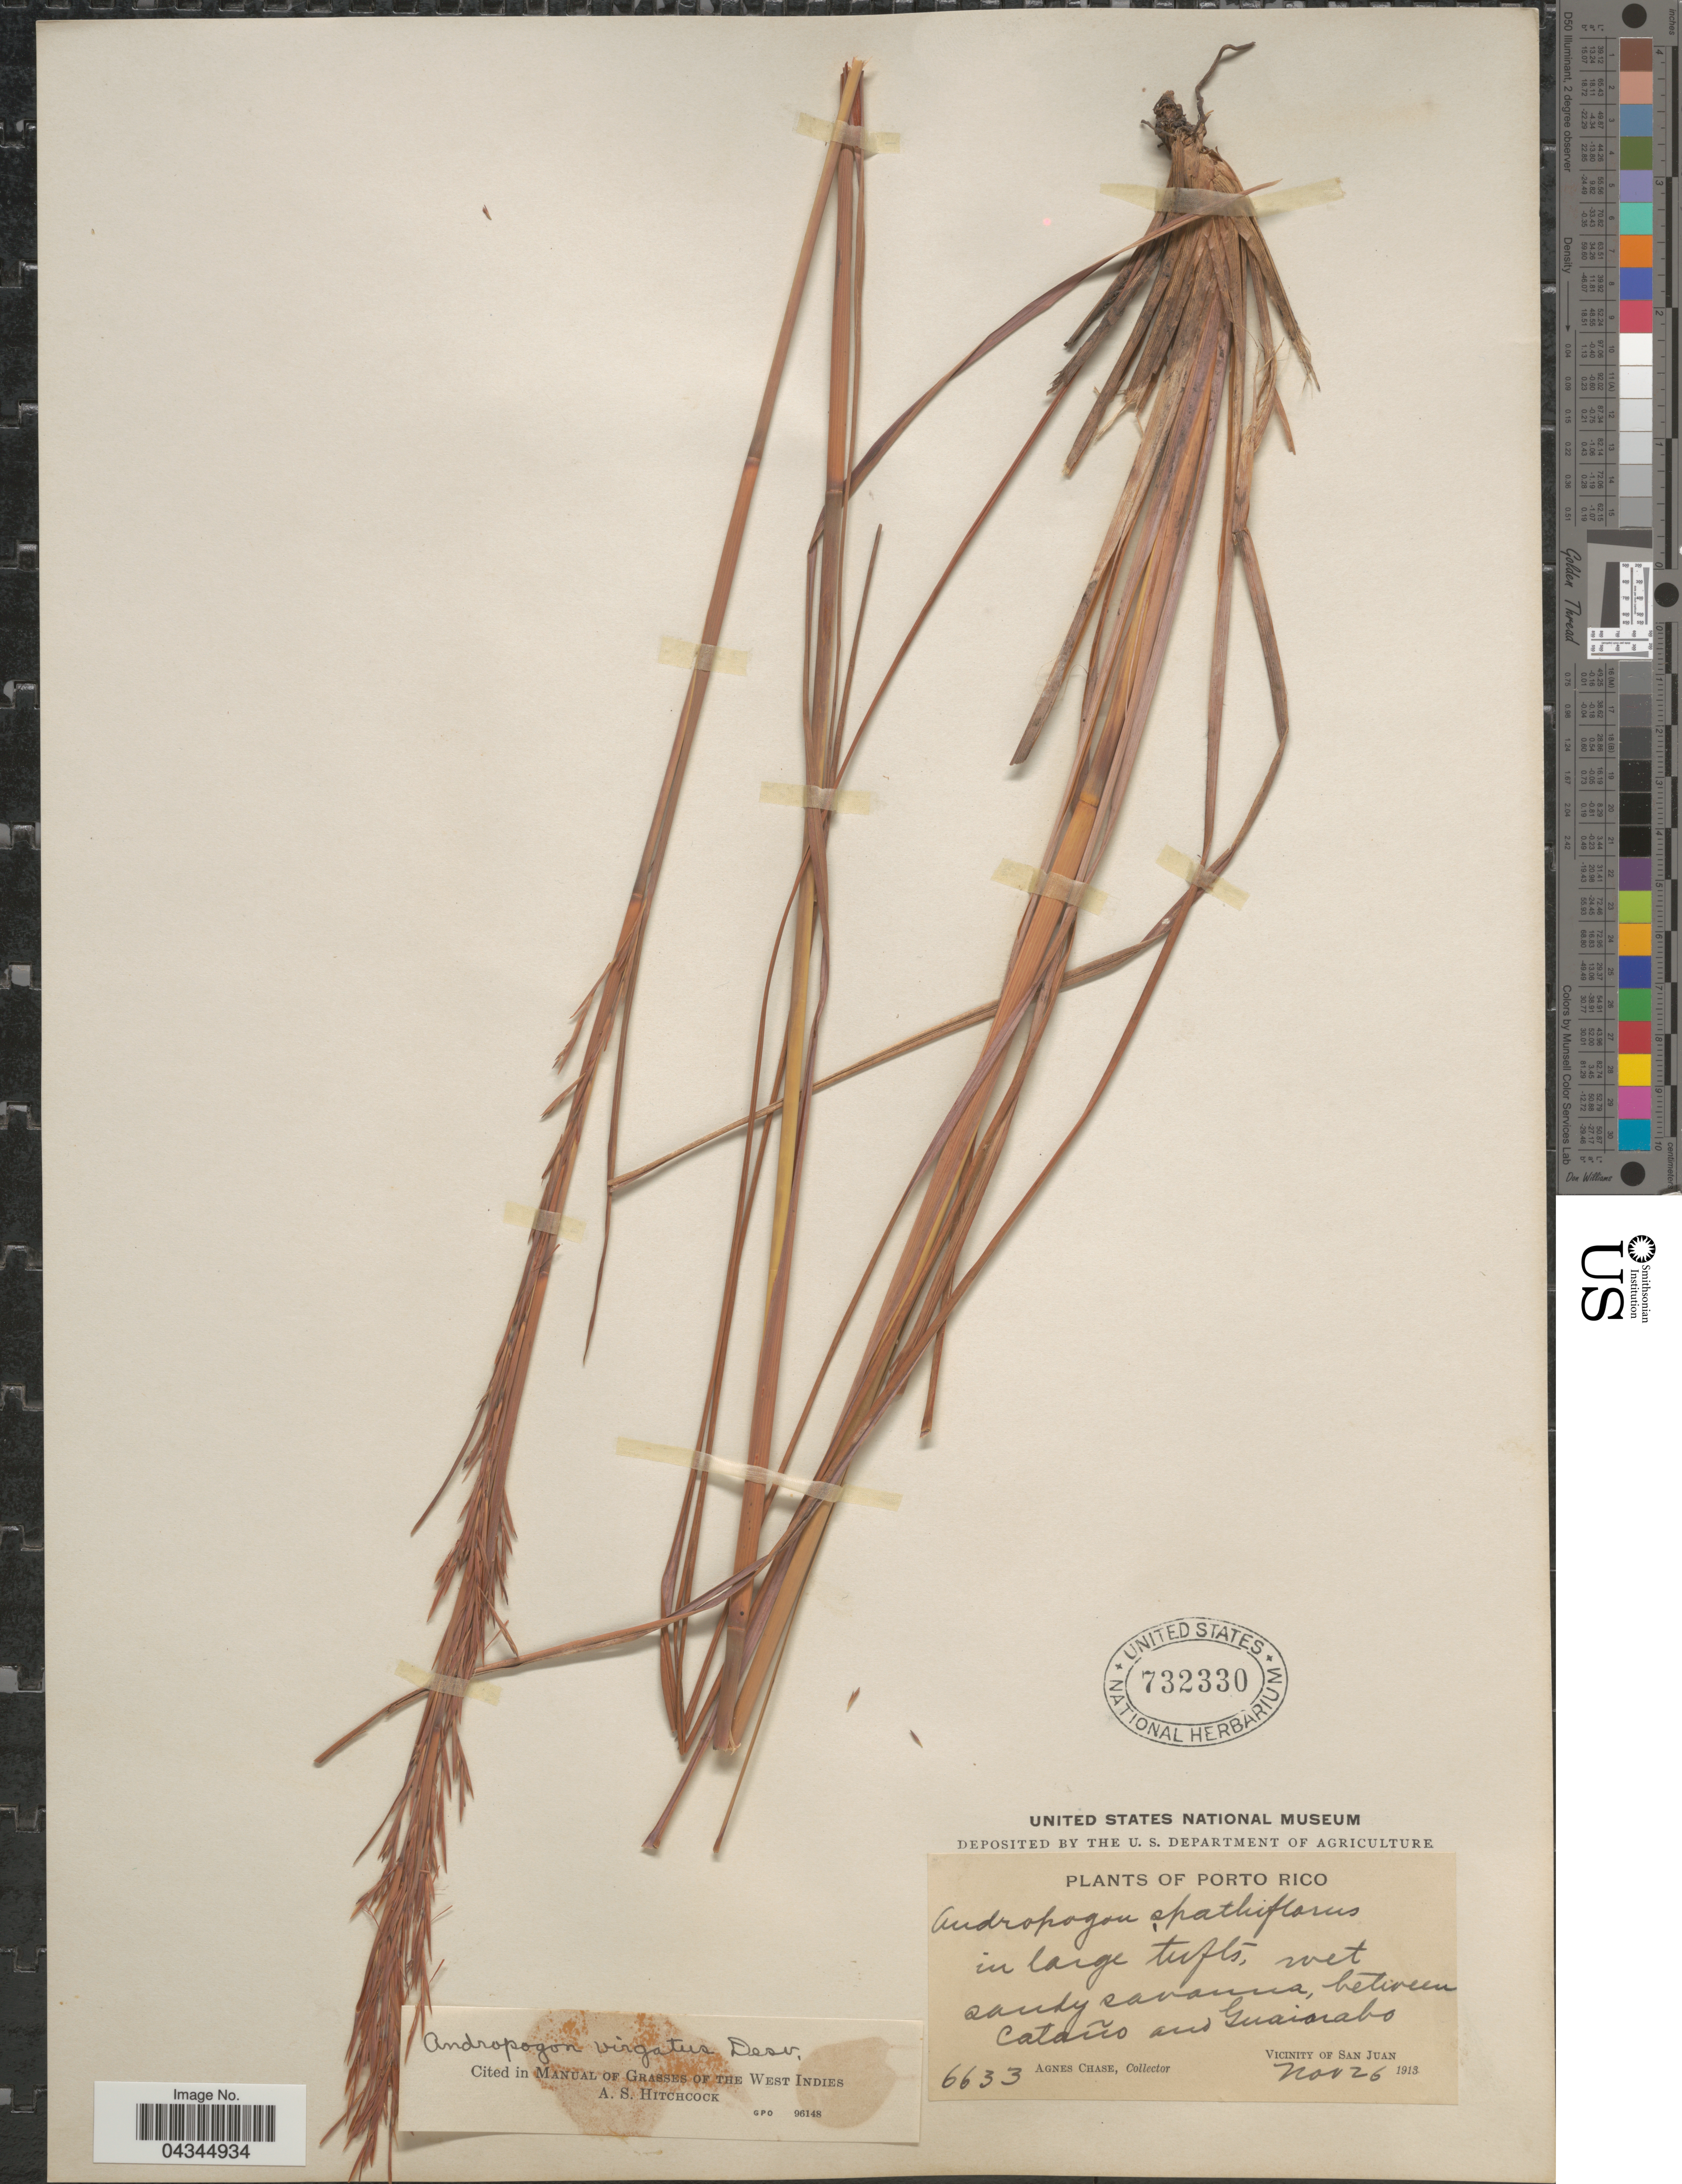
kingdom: Plantae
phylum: Tracheophyta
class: Liliopsida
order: Poales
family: Poaceae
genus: Andropogon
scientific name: Andropogon virgatus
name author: Desv. ex Ham.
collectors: A. Chase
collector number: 6633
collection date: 1913-11-26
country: Puerto Rico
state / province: San Juan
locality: Porto Rico. Sandy savanna, between Cataño and Guainabo. Vicinity of San Juan.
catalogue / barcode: US 732330